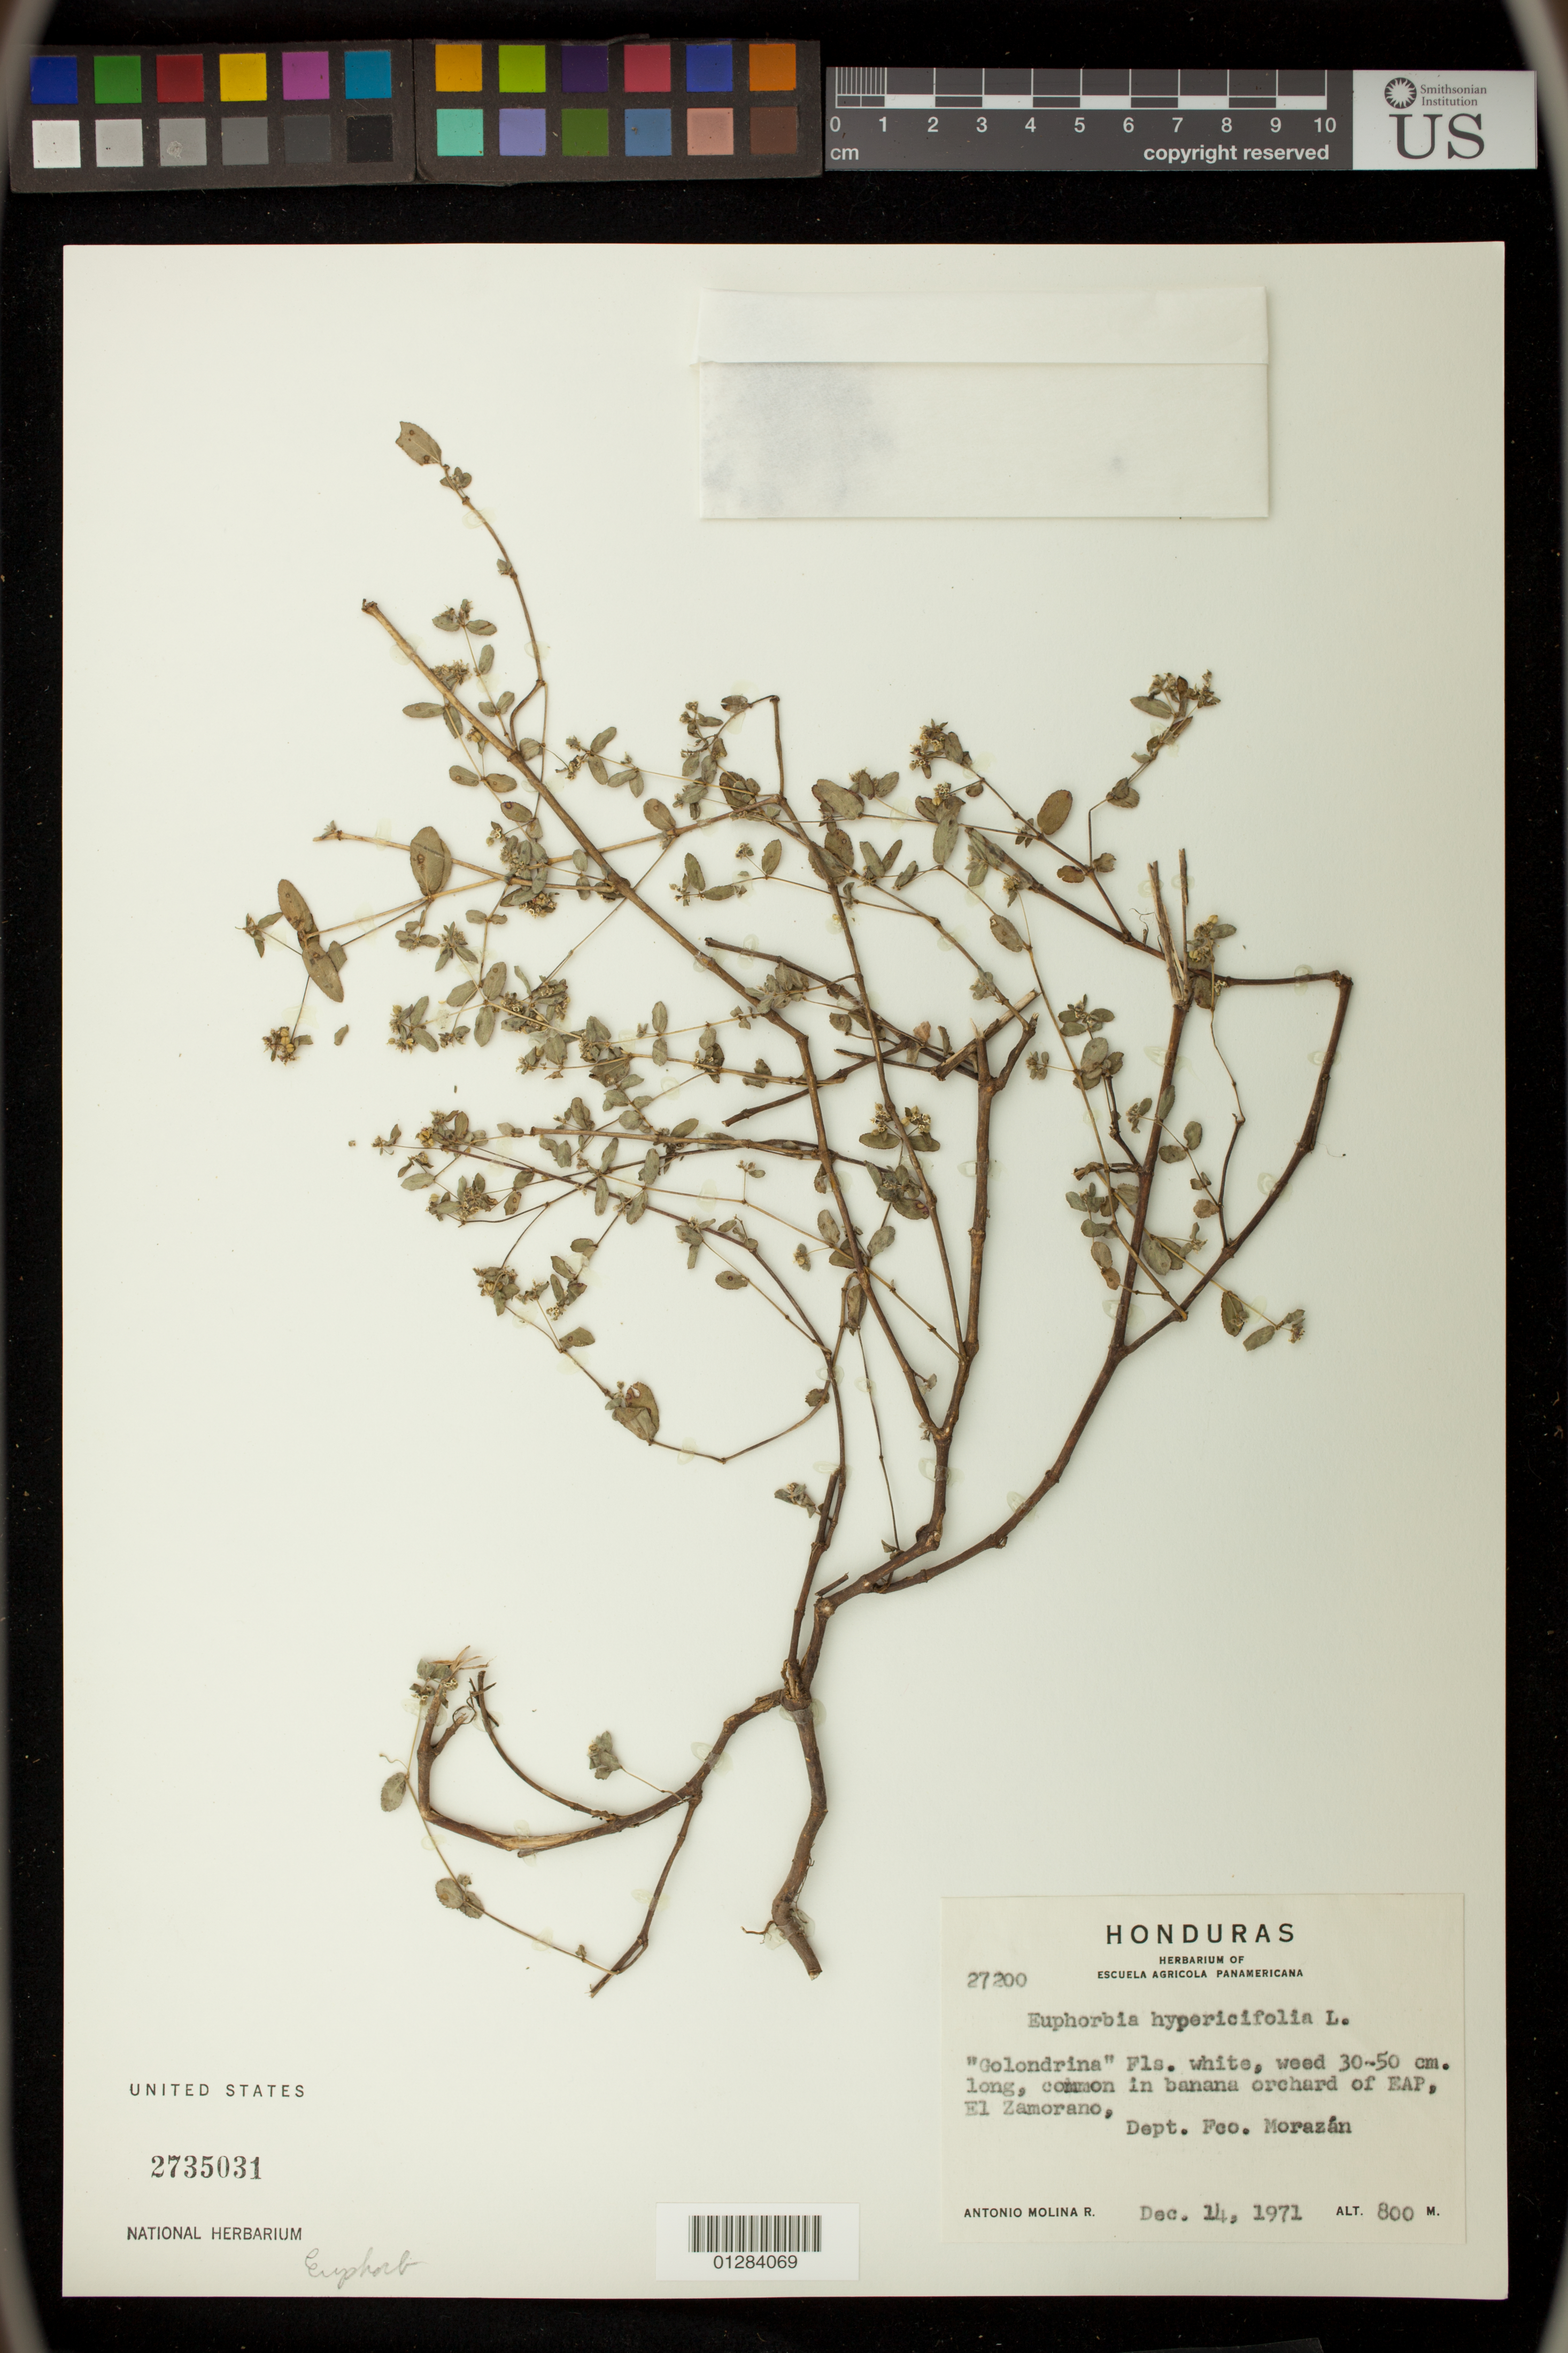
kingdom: Plantae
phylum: Tracheophyta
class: Magnoliopsida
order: Malpighiales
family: Euphorbiaceae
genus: Euphorbia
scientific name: Euphorbia hypericifolia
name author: L.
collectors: A. Molina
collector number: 27200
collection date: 1971-12-14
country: Honduras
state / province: El Paraíso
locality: El Zamorano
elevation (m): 800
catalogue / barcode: US 2735031